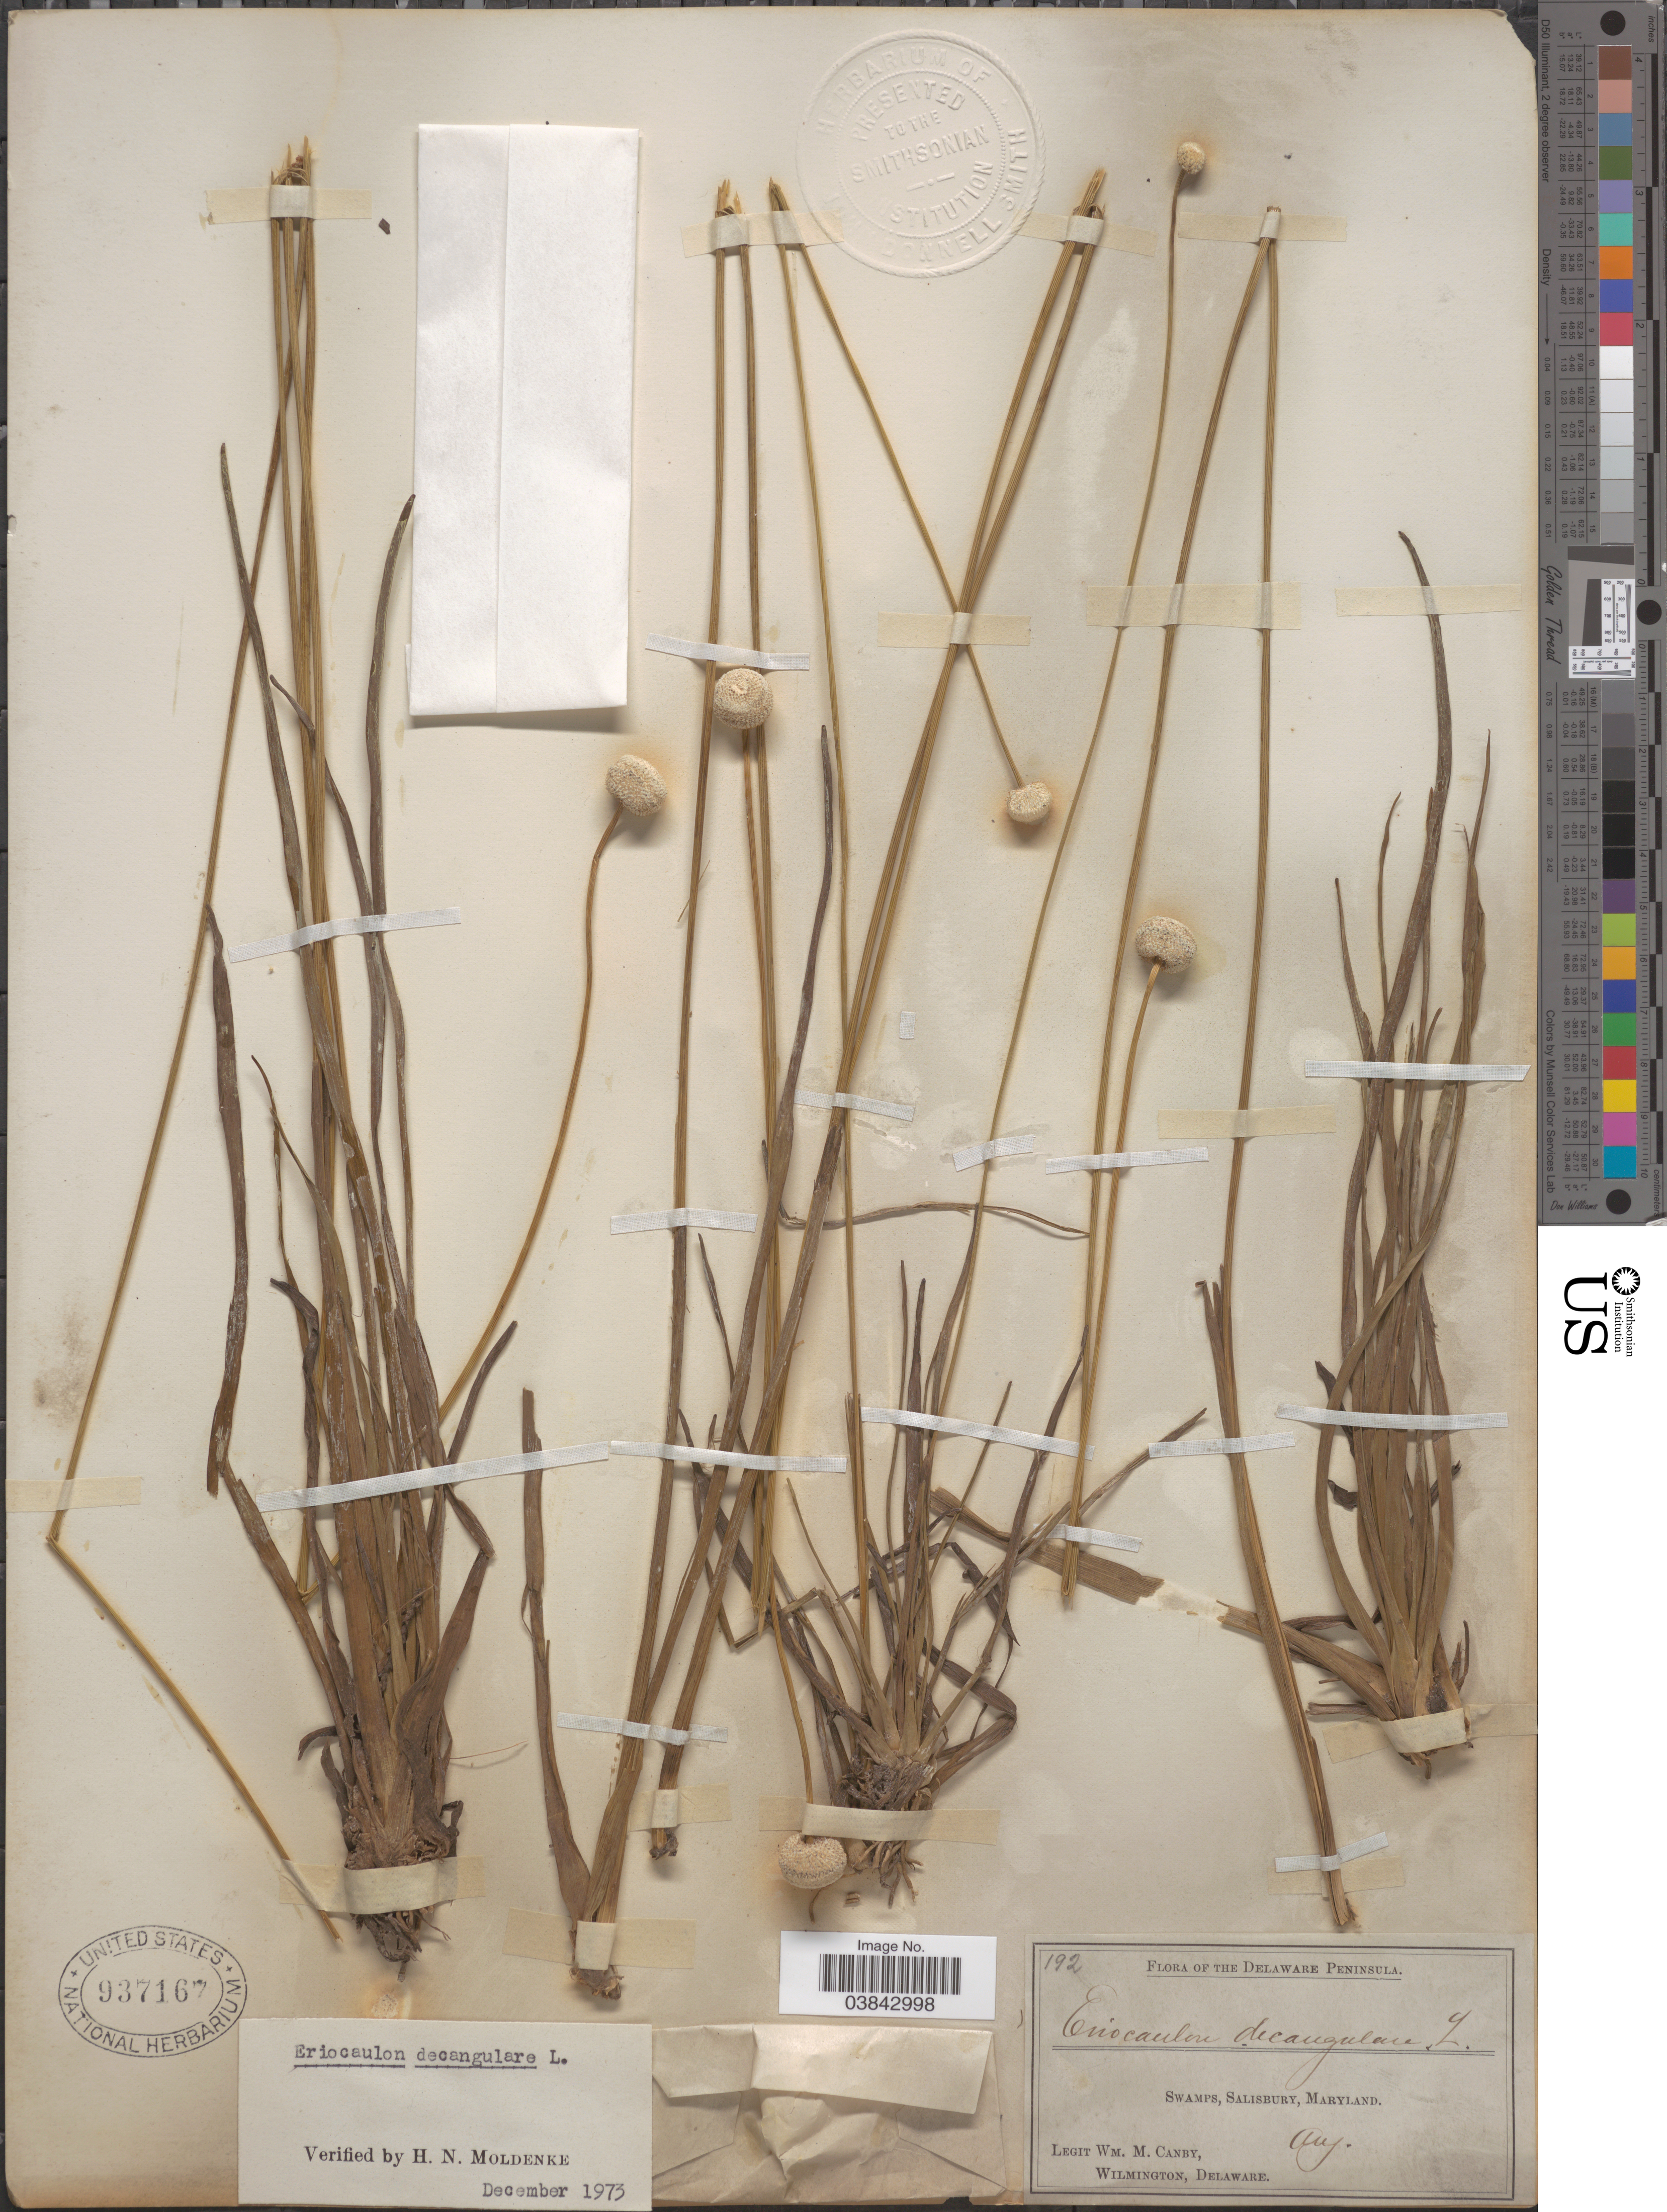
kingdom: Plantae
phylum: Tracheophyta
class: Liliopsida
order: Poales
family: Eriocaulaceae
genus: Eriocaulon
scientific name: Eriocaulon decangulare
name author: L.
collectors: W. M. Canby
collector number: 192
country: United States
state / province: Maryland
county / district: Wicomico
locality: The Delaware Peninsula. Salisbury.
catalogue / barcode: US 937167